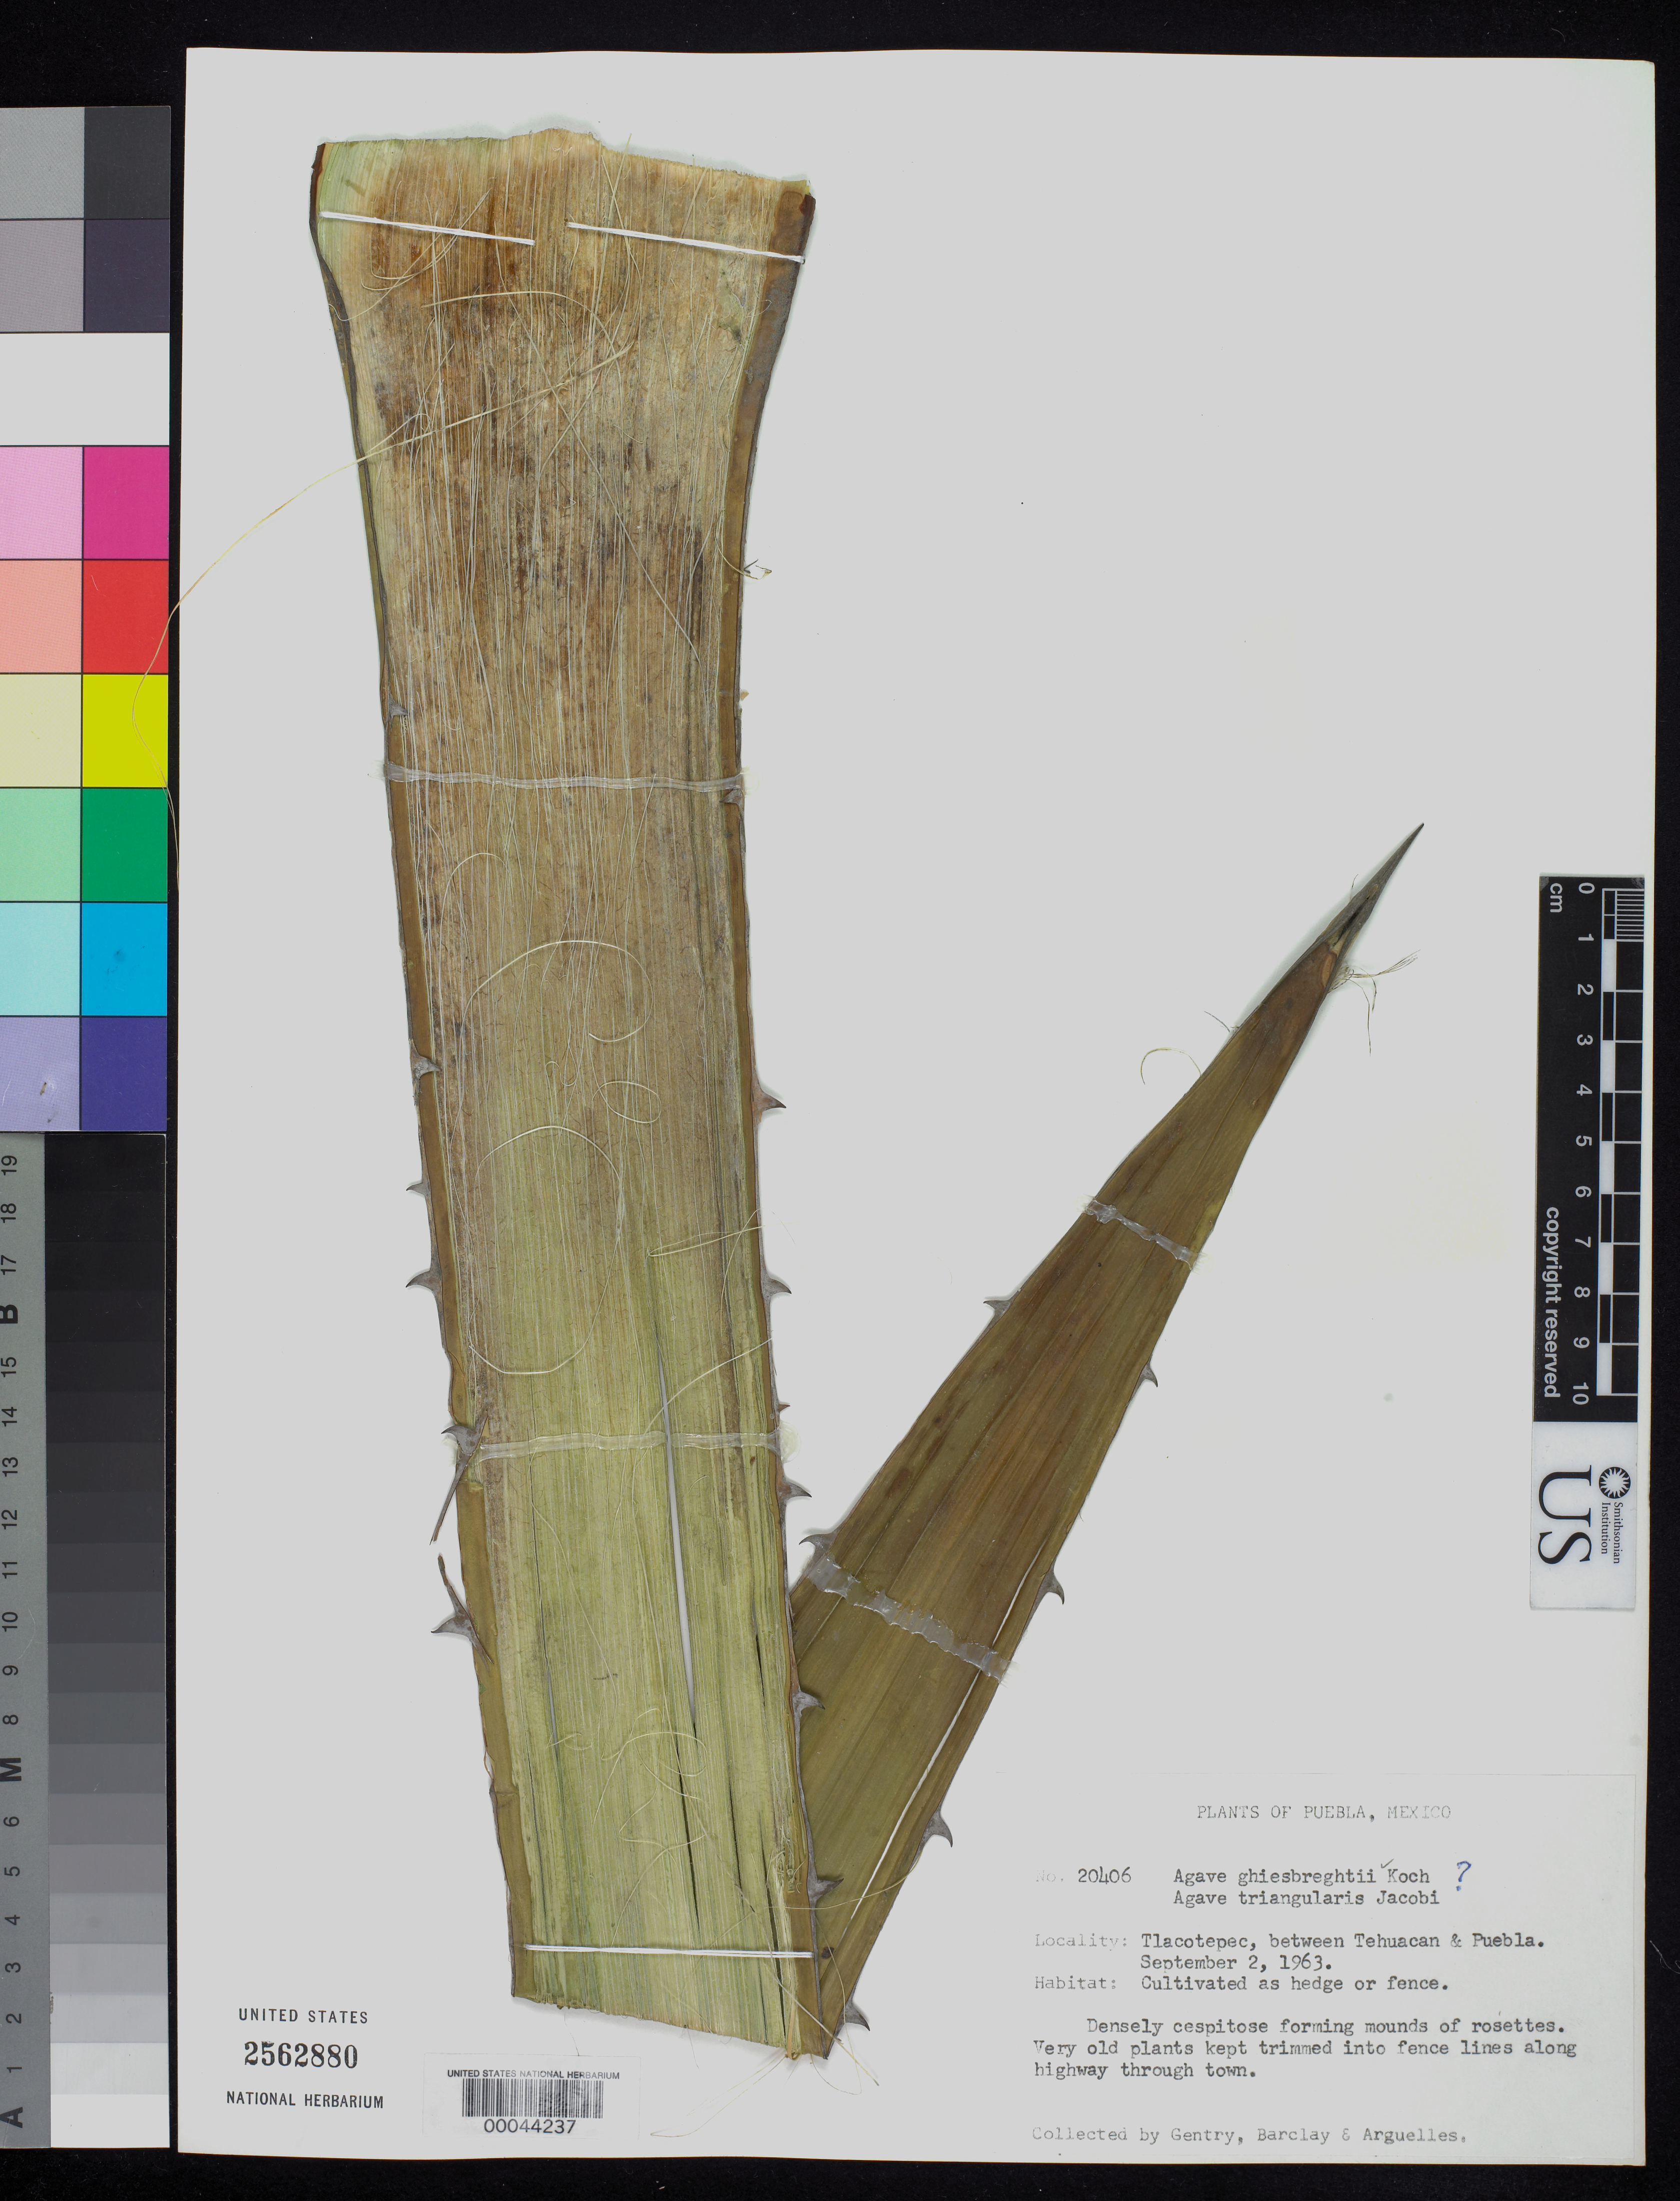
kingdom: Plantae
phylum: Tracheophyta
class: Liliopsida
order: Asparagales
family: Asparagaceae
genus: Agave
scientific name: Agave kerchovei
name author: Lem.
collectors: H. S. Gentry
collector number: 20406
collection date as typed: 02 Sep 1963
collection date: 1963-09-02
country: Mexico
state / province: Puebla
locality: Tlacotepec, between Tehuacan and Puebla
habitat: Cultivated as hedge or fence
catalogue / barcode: US 2562880